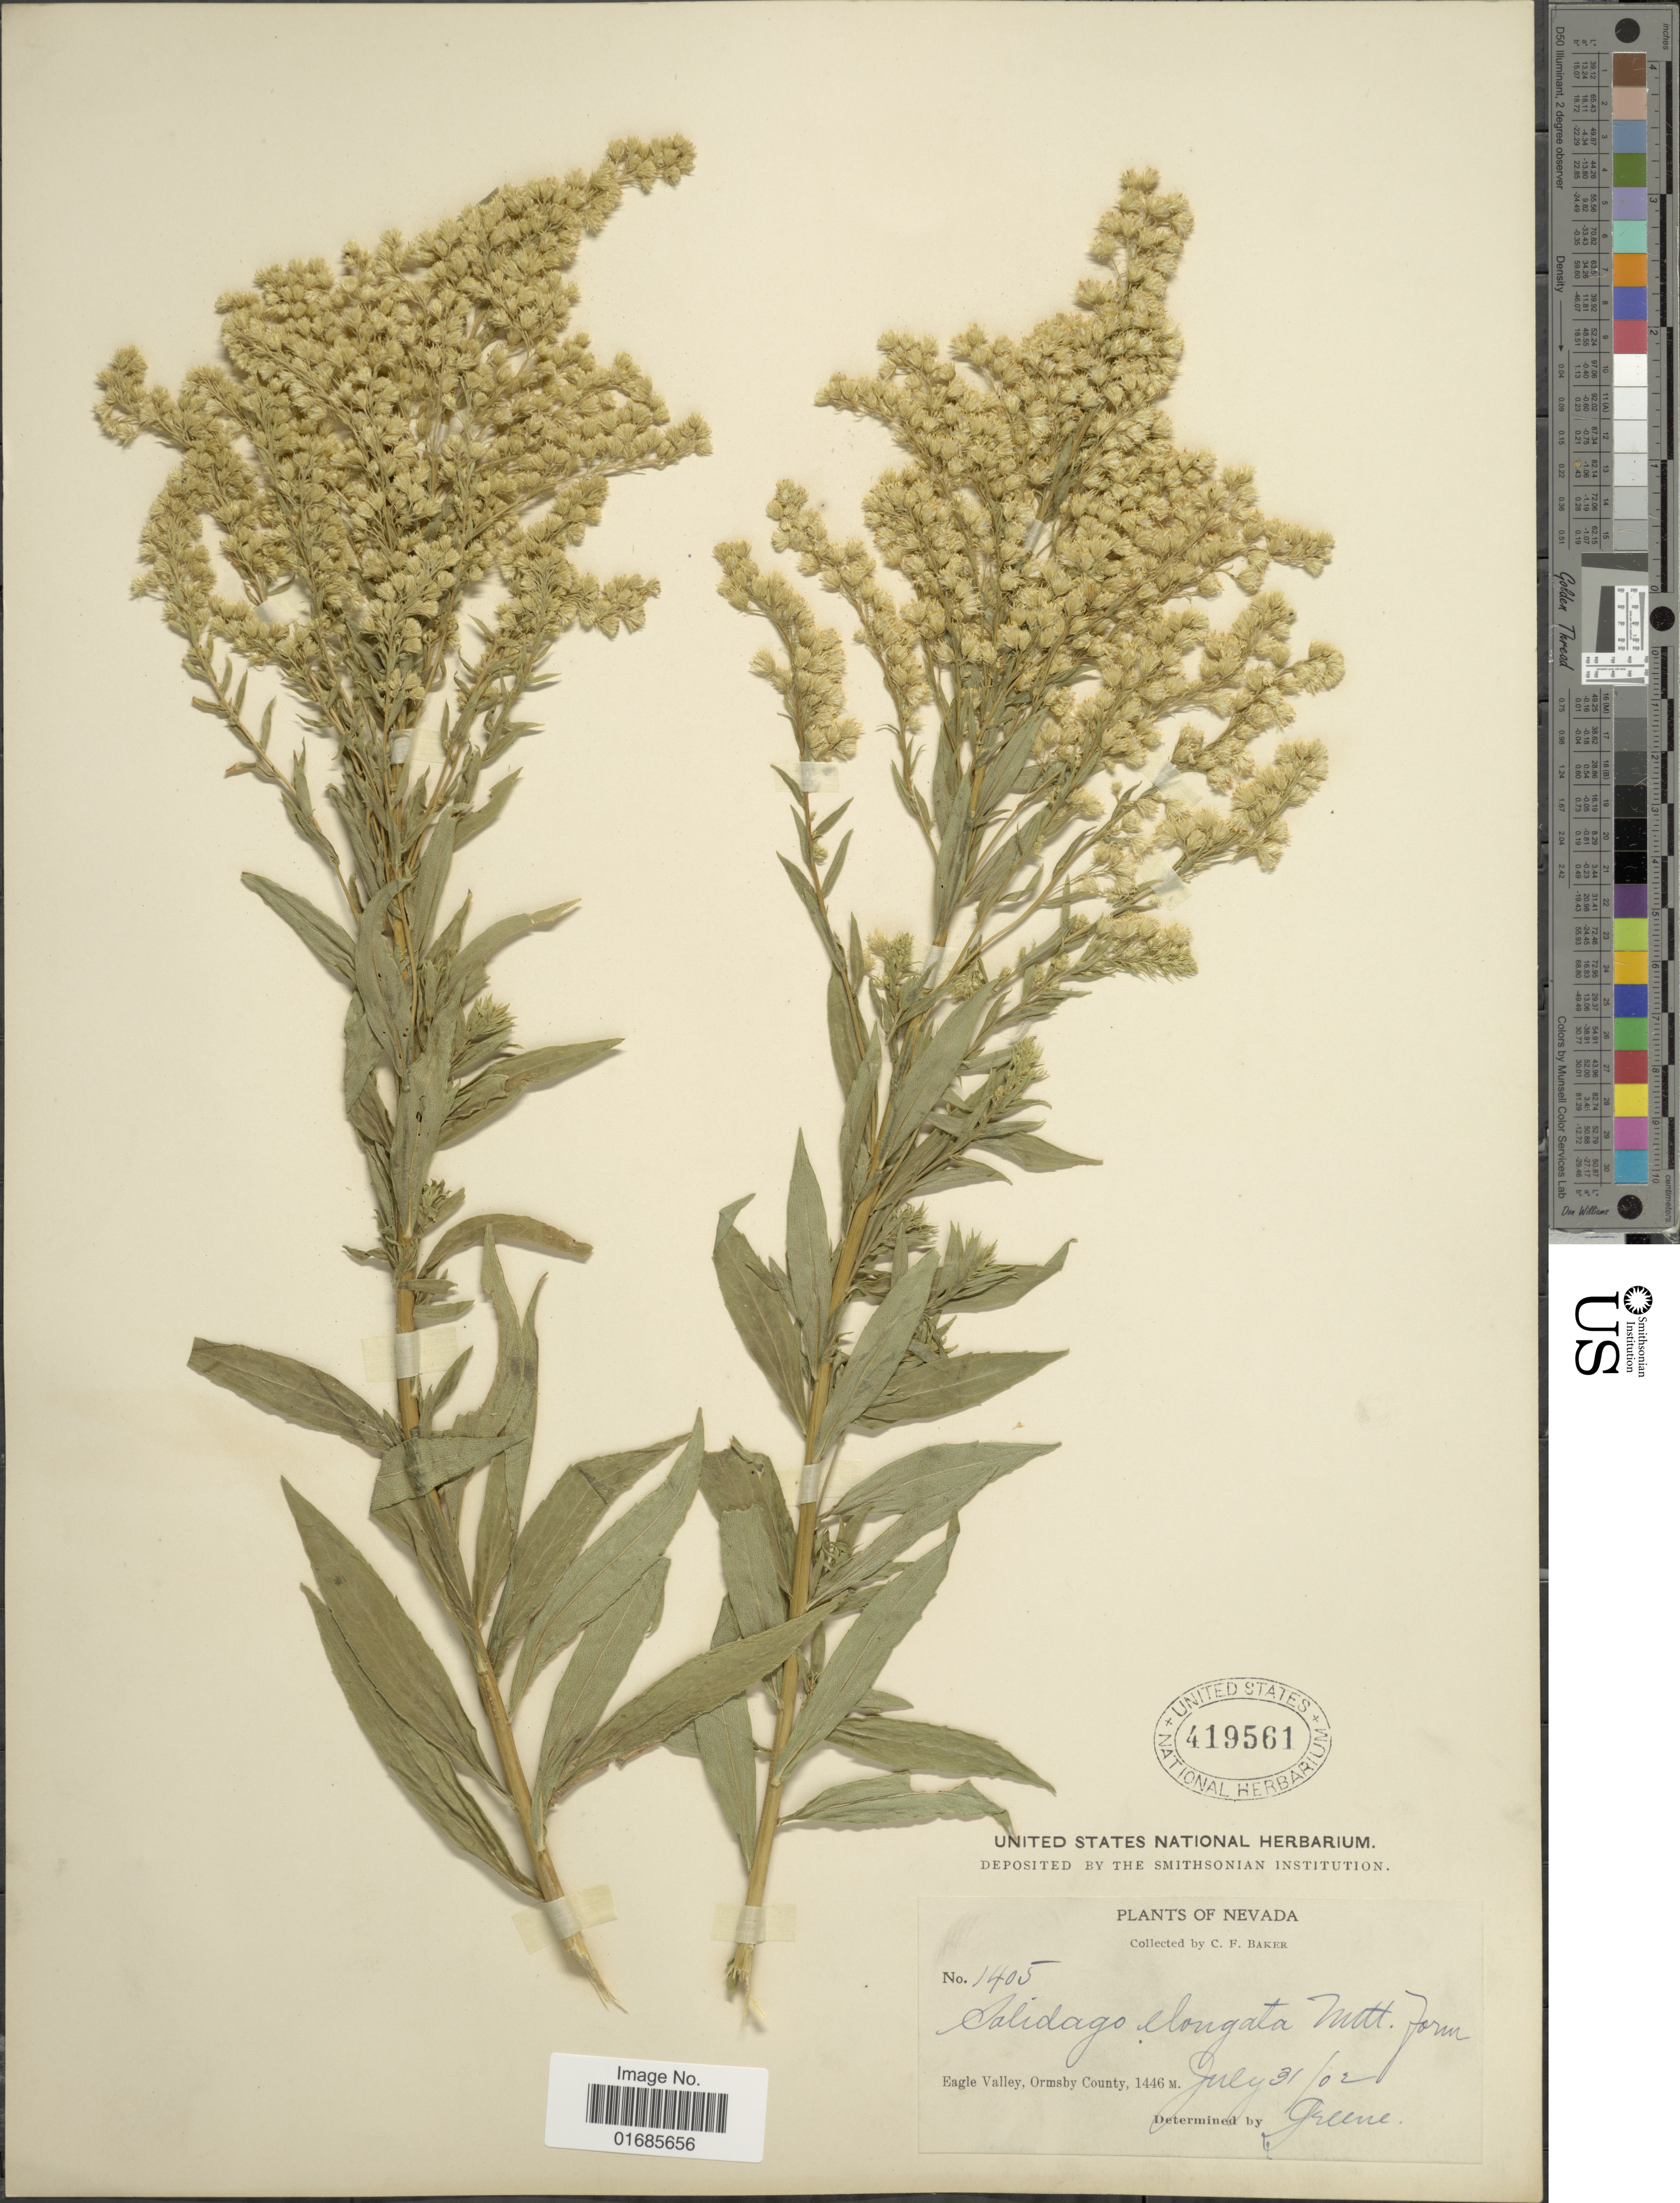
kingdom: Plantae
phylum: Tracheophyta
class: Magnoliopsida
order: Asterales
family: Asteraceae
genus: Solidago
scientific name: Solidago canadensis var. salebrosa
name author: (Piper) M.E. Jones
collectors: C. F. Baker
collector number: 1405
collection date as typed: Transcribed d/m/y: 31/7/2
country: United States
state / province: Nevada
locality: Eagle Valley, Ormsby County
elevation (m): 1446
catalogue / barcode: US 419561